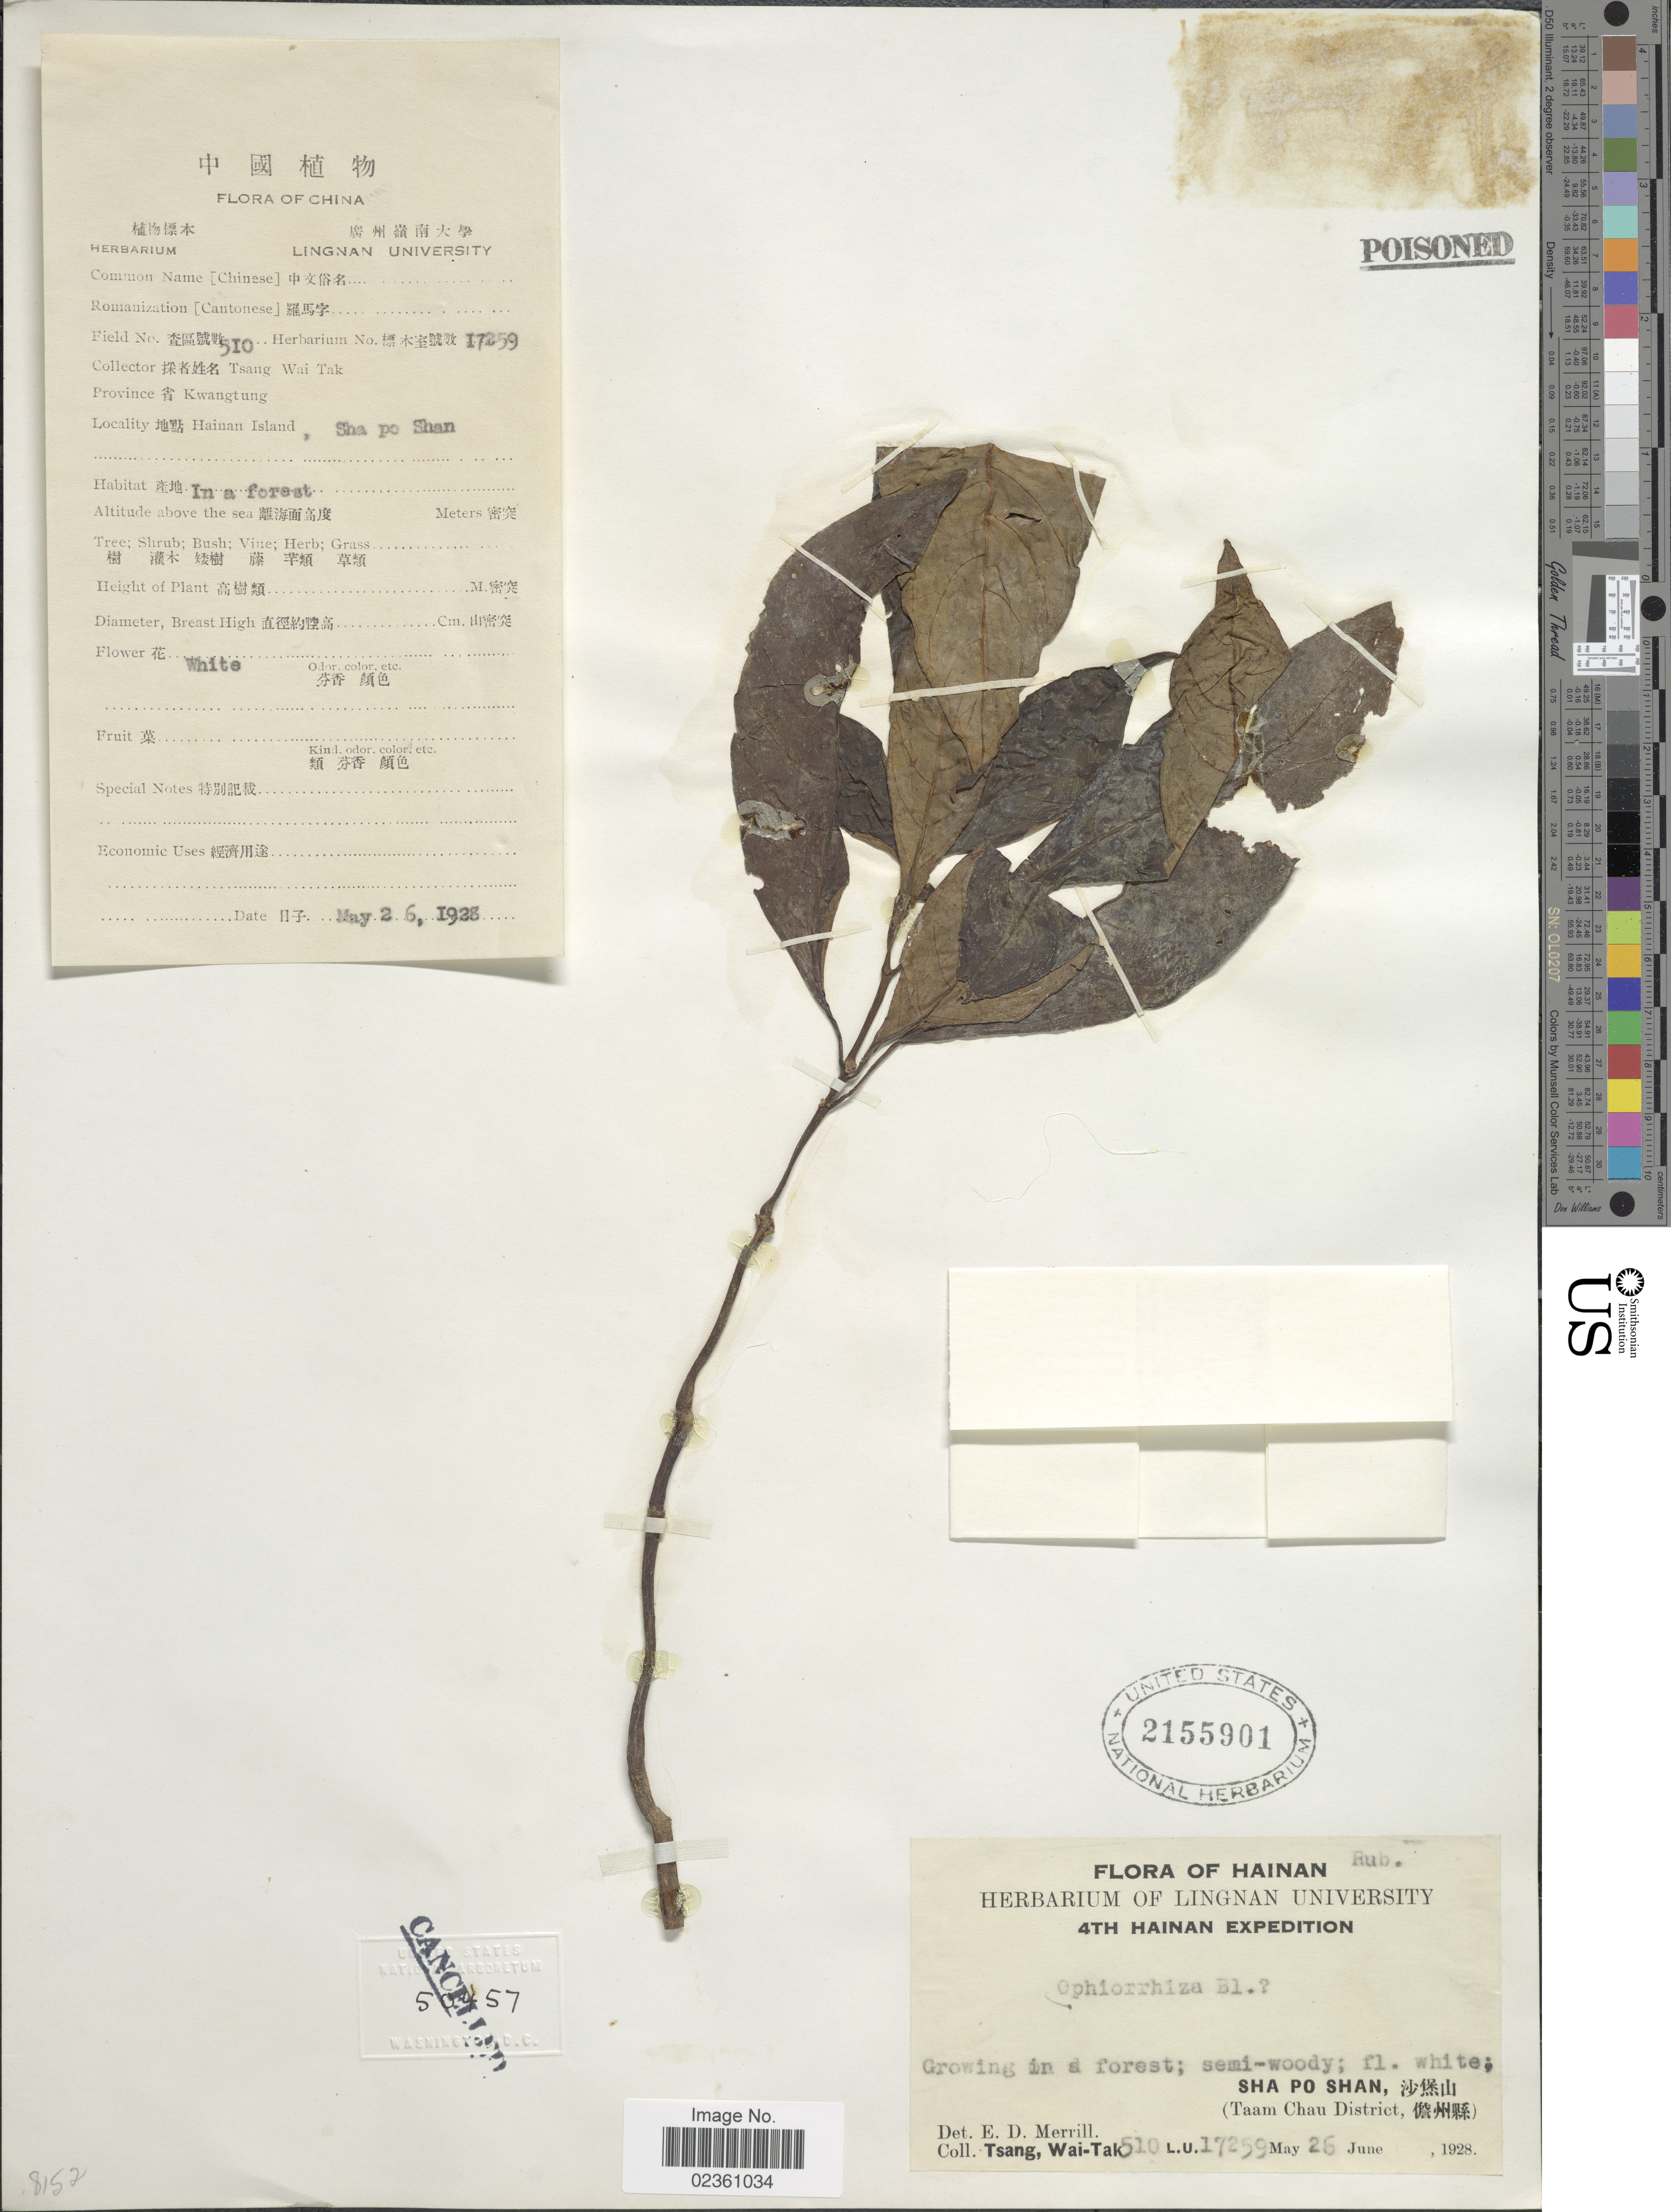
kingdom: Plantae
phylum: Tracheophyta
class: Magnoliopsida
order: Gentianales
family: Rubiaceae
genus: Ophiorrhiza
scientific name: Ophiorrhiza sp.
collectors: W. T. Tsang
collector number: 510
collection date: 1928-05-26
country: China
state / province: Hainan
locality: Growing in a forest; Sha Po Shan, (Taam Chau District)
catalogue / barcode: US 2155901